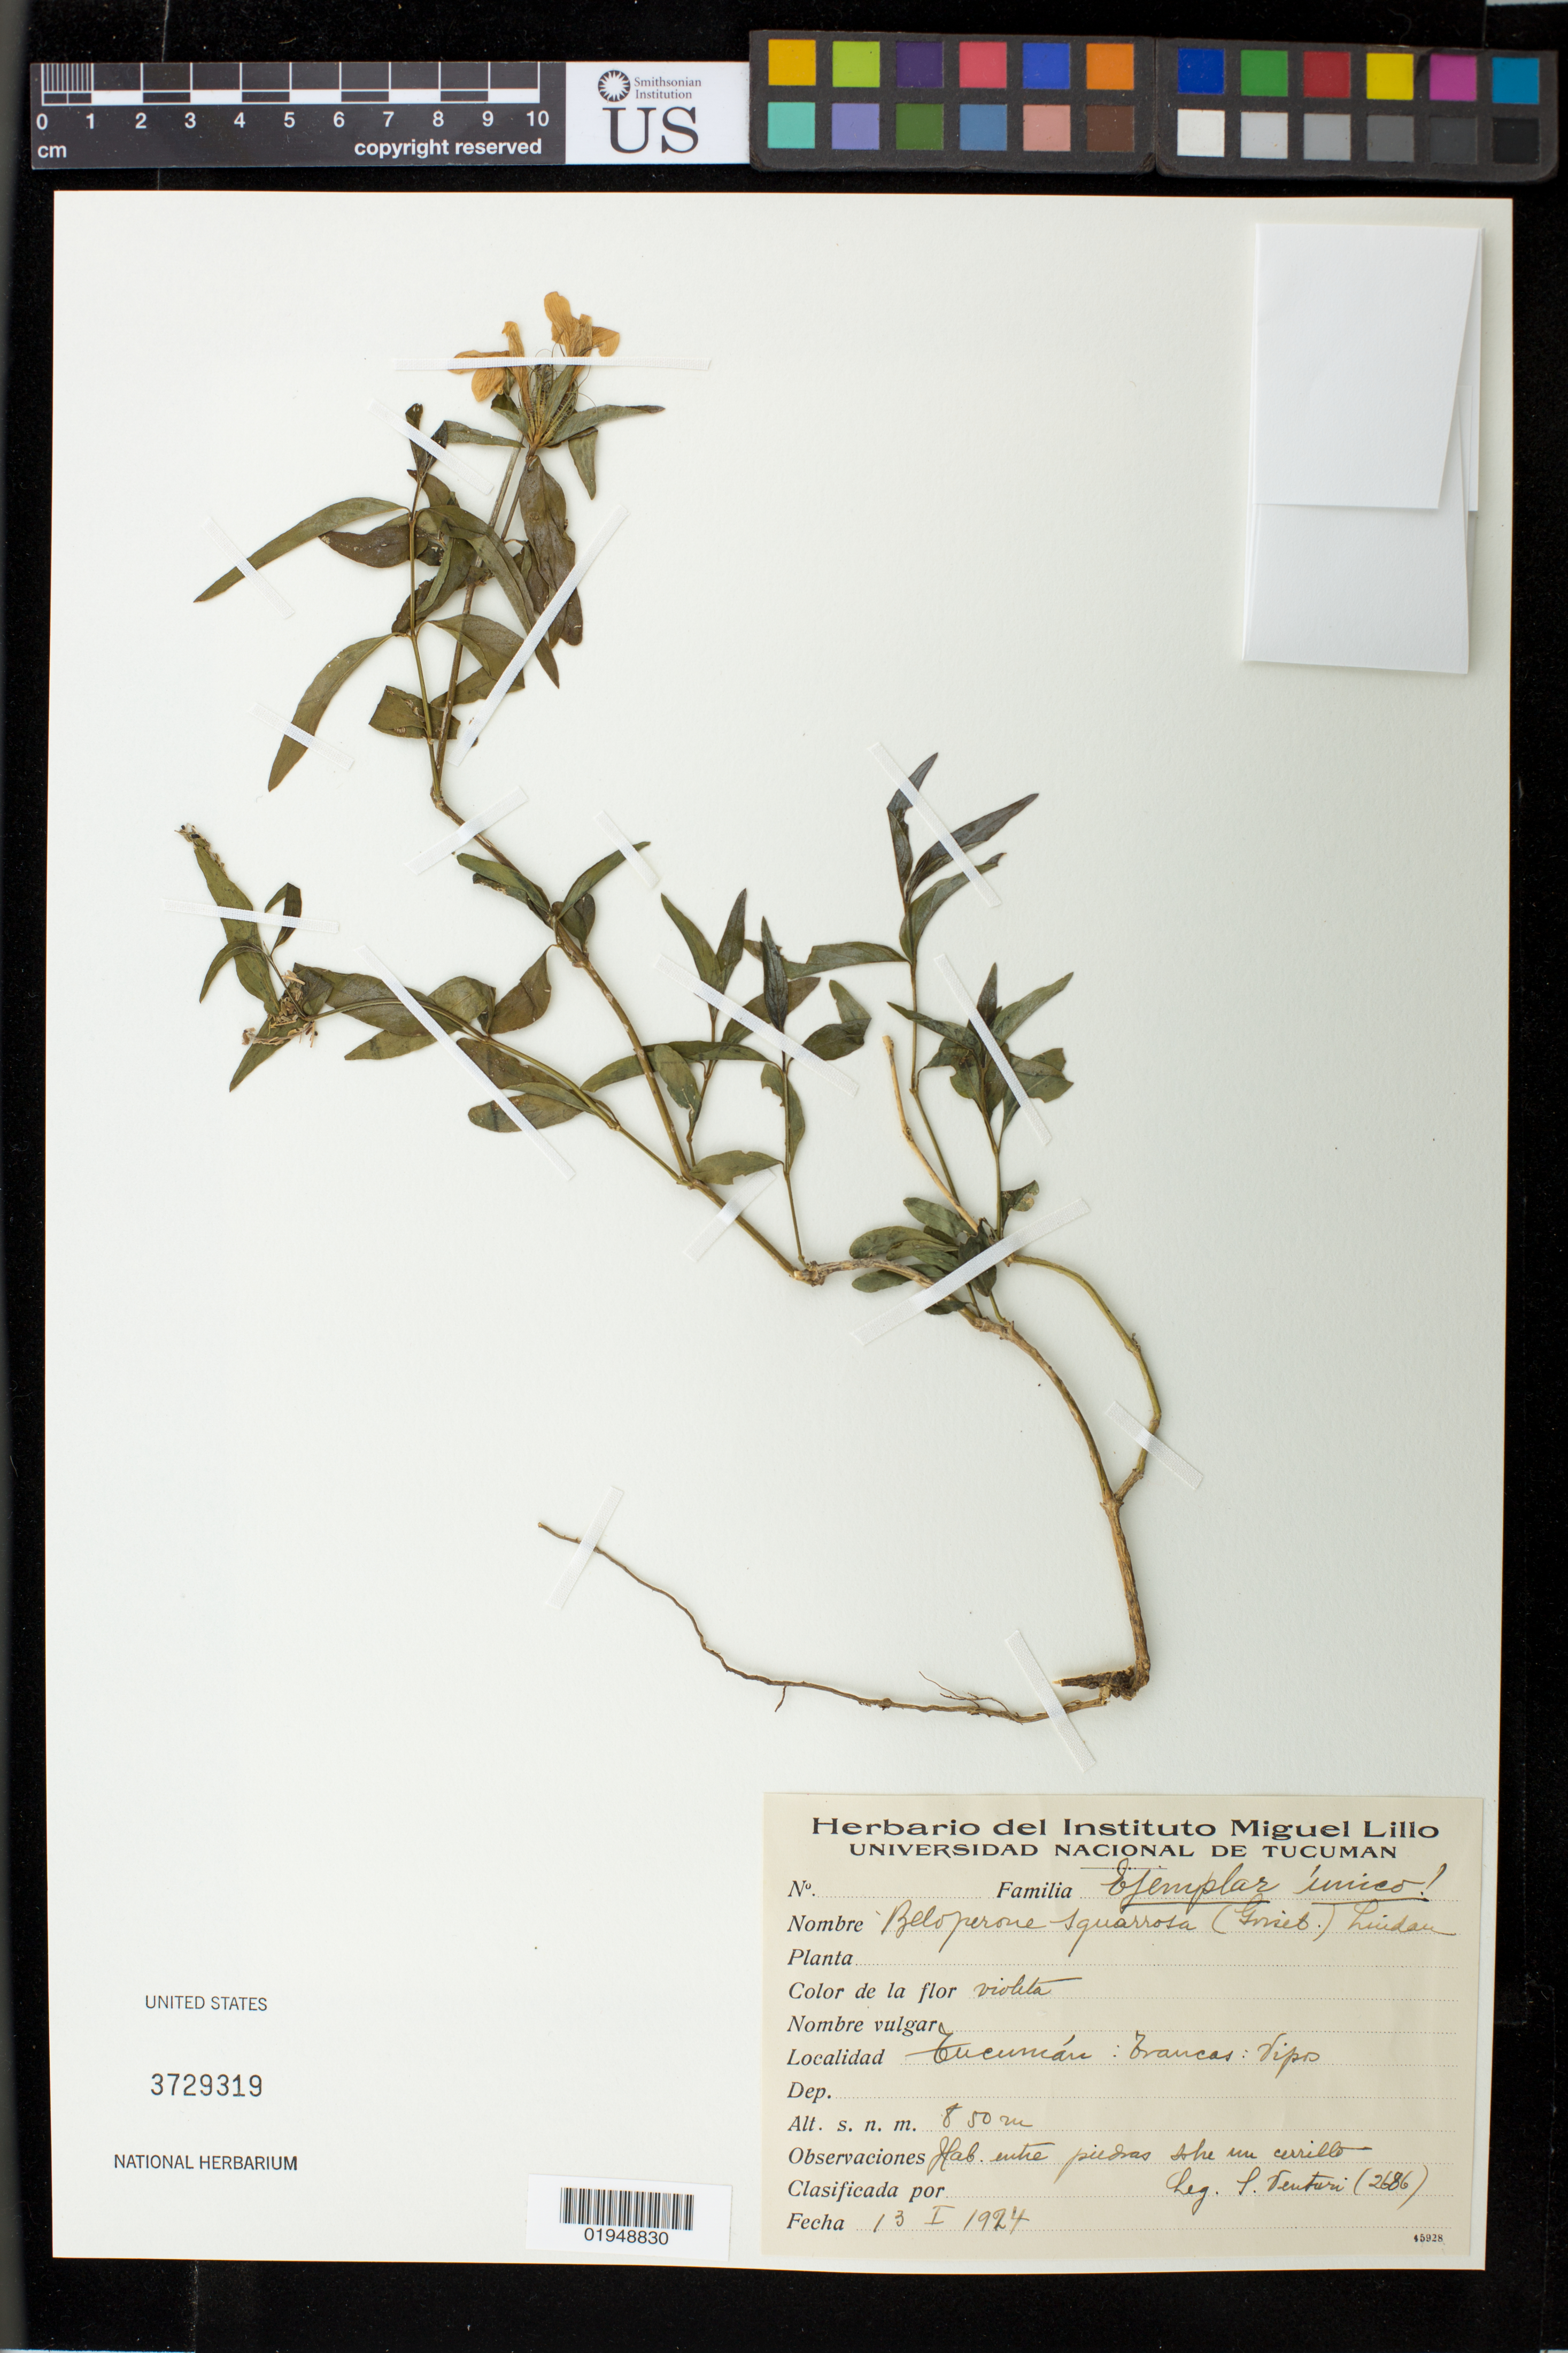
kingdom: Plantae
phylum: Tracheophyta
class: Magnoliopsida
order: Lamiales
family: Acanthaceae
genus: Justicia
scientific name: Justicia squarrosa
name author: Griseb.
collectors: S. Venturi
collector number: (2686)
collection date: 1924-01-13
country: Argentina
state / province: Tucuman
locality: Departamento Trancas, Vipos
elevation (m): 800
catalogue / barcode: US 3729319